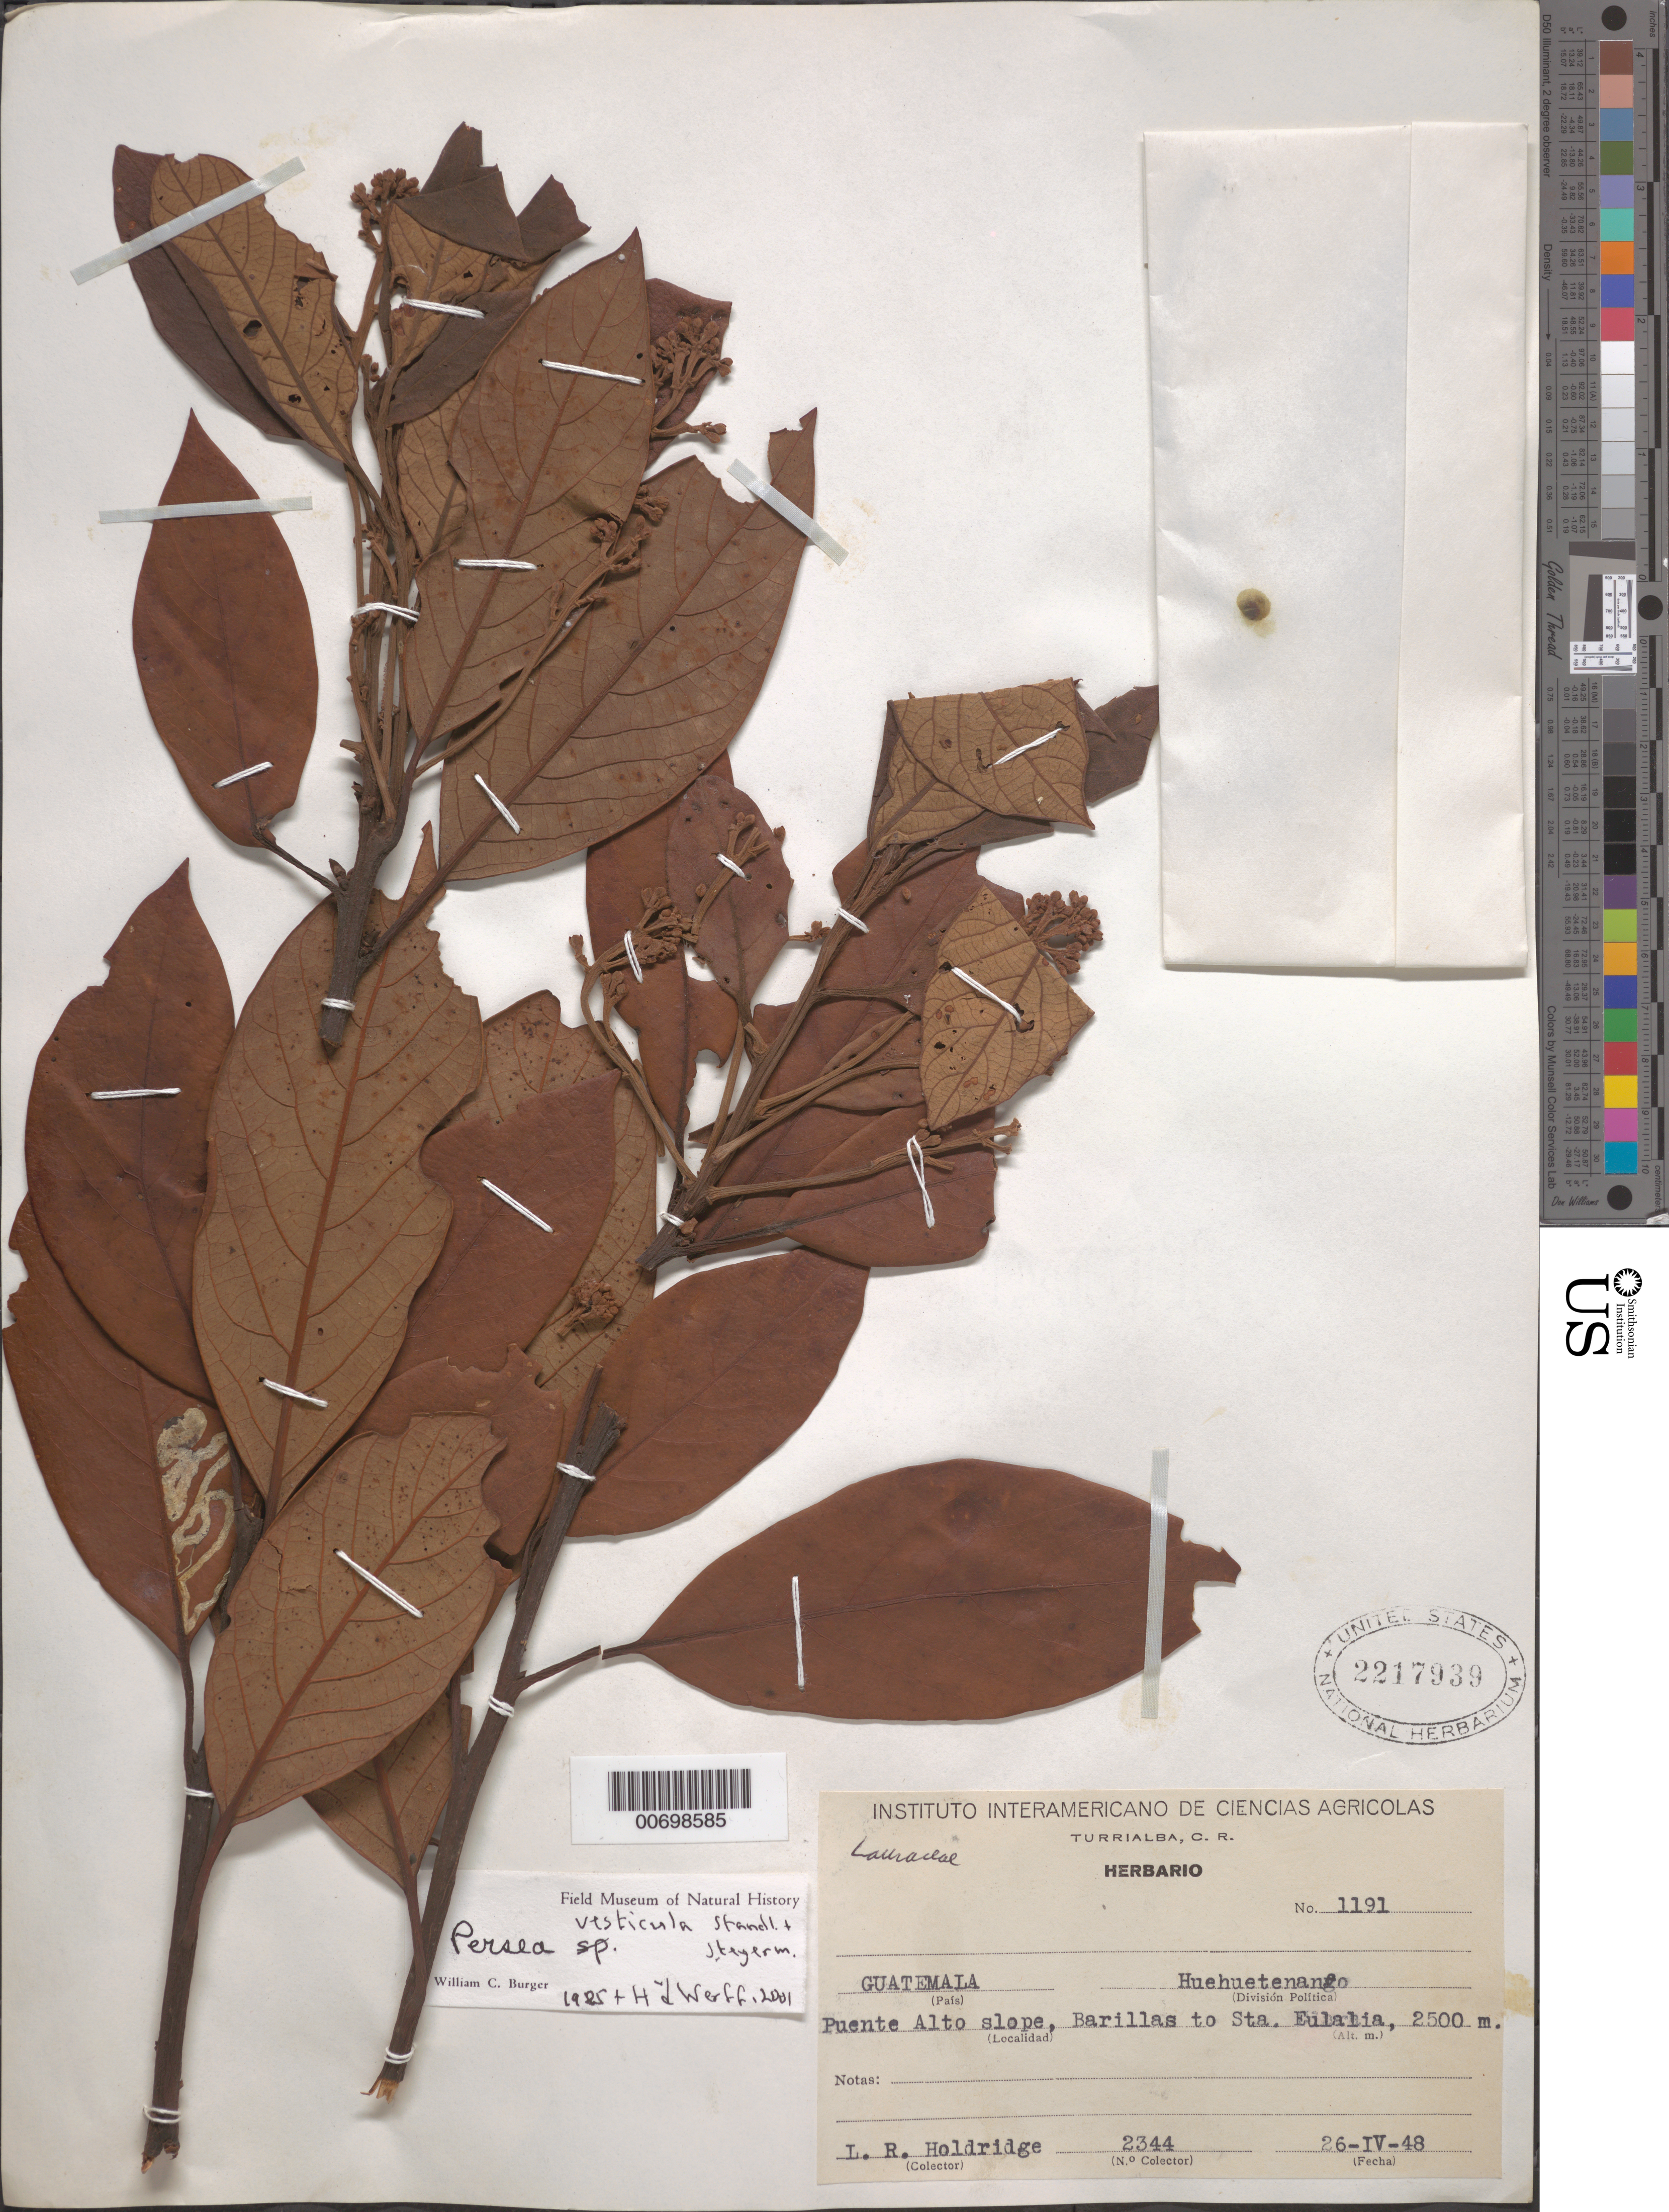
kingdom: Plantae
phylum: Tracheophyta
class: Magnoliopsida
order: Laurales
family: Lauraceae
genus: Persea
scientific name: Persea vesticulata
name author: Standl. & Steyerm.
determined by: Burger, William C.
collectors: L. Holdridge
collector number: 2344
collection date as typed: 26 Apr 1948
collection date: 1948-04-26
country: Guatemala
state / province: Huehuetenango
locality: Puente Alto slope, Barillas to Sta. Eulalia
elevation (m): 2500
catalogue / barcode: US 2217939